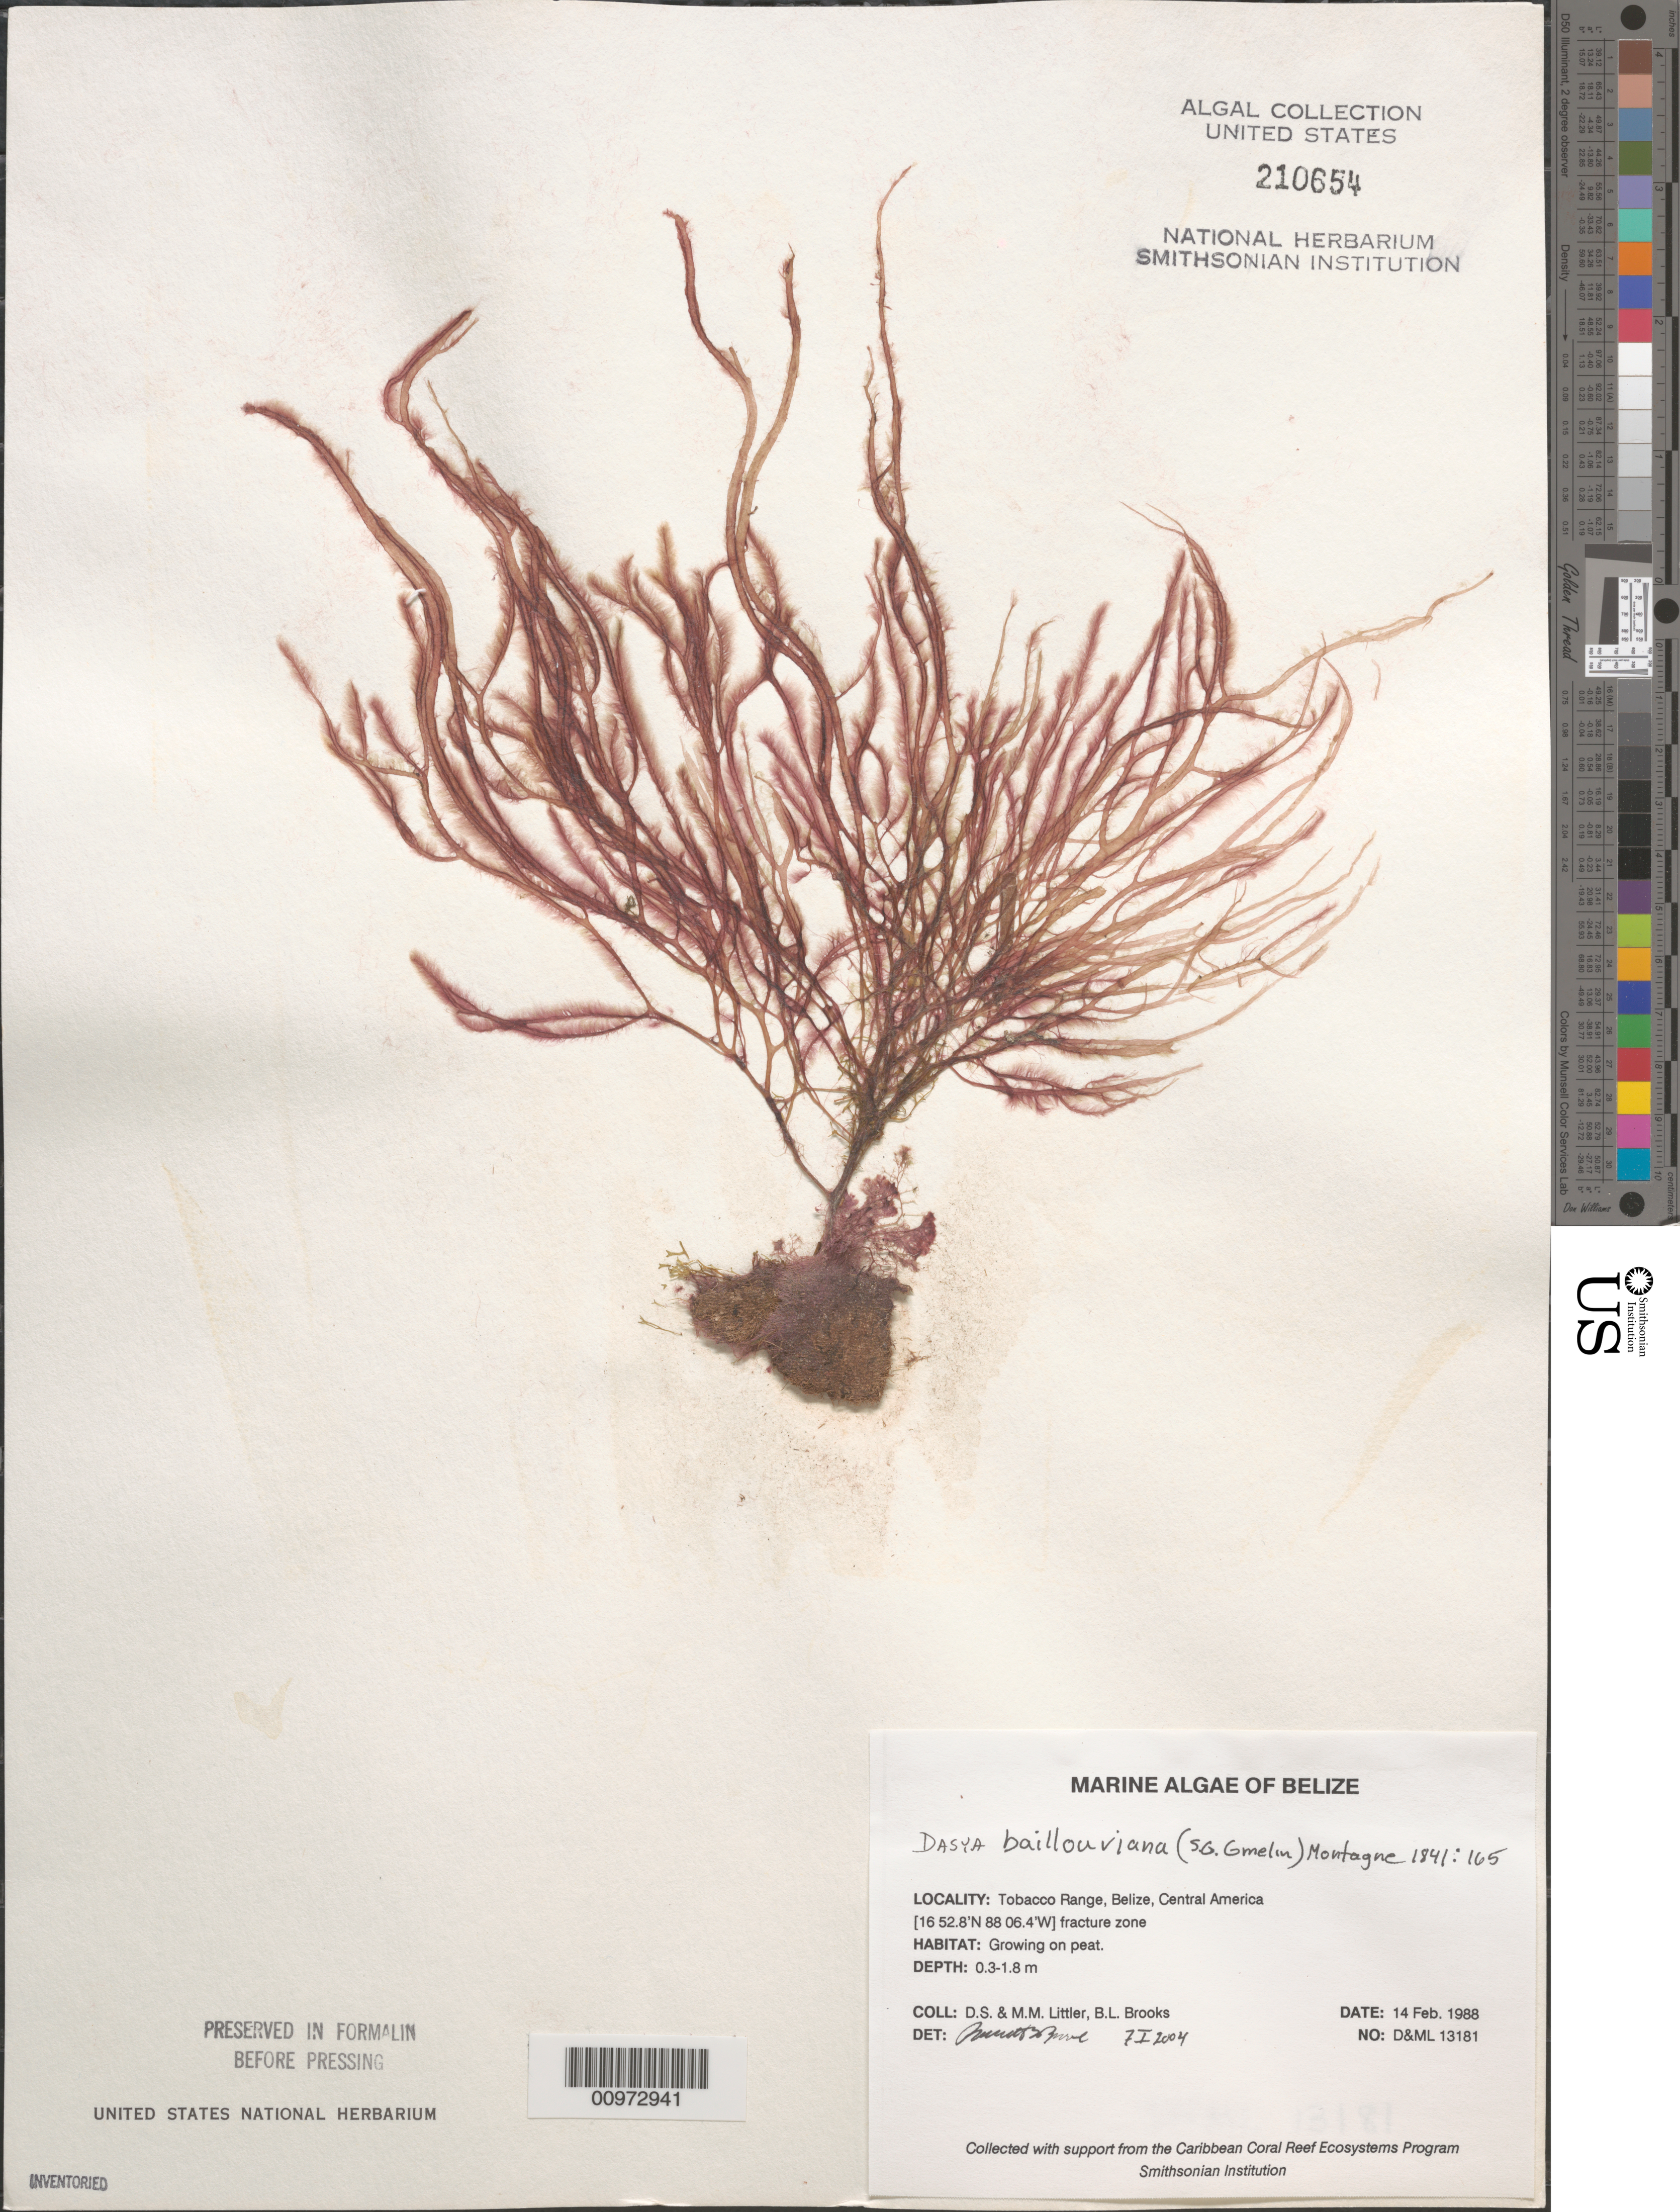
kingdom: Plantae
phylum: Rhodophyta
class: Florideophyceae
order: Ceramiales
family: Dasyaceae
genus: Dasya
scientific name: Dasya pedicellata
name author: (C. Agardh) C. Agardh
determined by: Algae name updating Project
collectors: D. S. Littler, M. M. Littler & B. Brooks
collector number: D&ML 13181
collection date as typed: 14 Feb 1988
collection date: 1988-02-14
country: Belize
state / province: Stann Creek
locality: Tobacco Range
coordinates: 16 52.8'N, 88 06.4'W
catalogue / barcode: US 210654